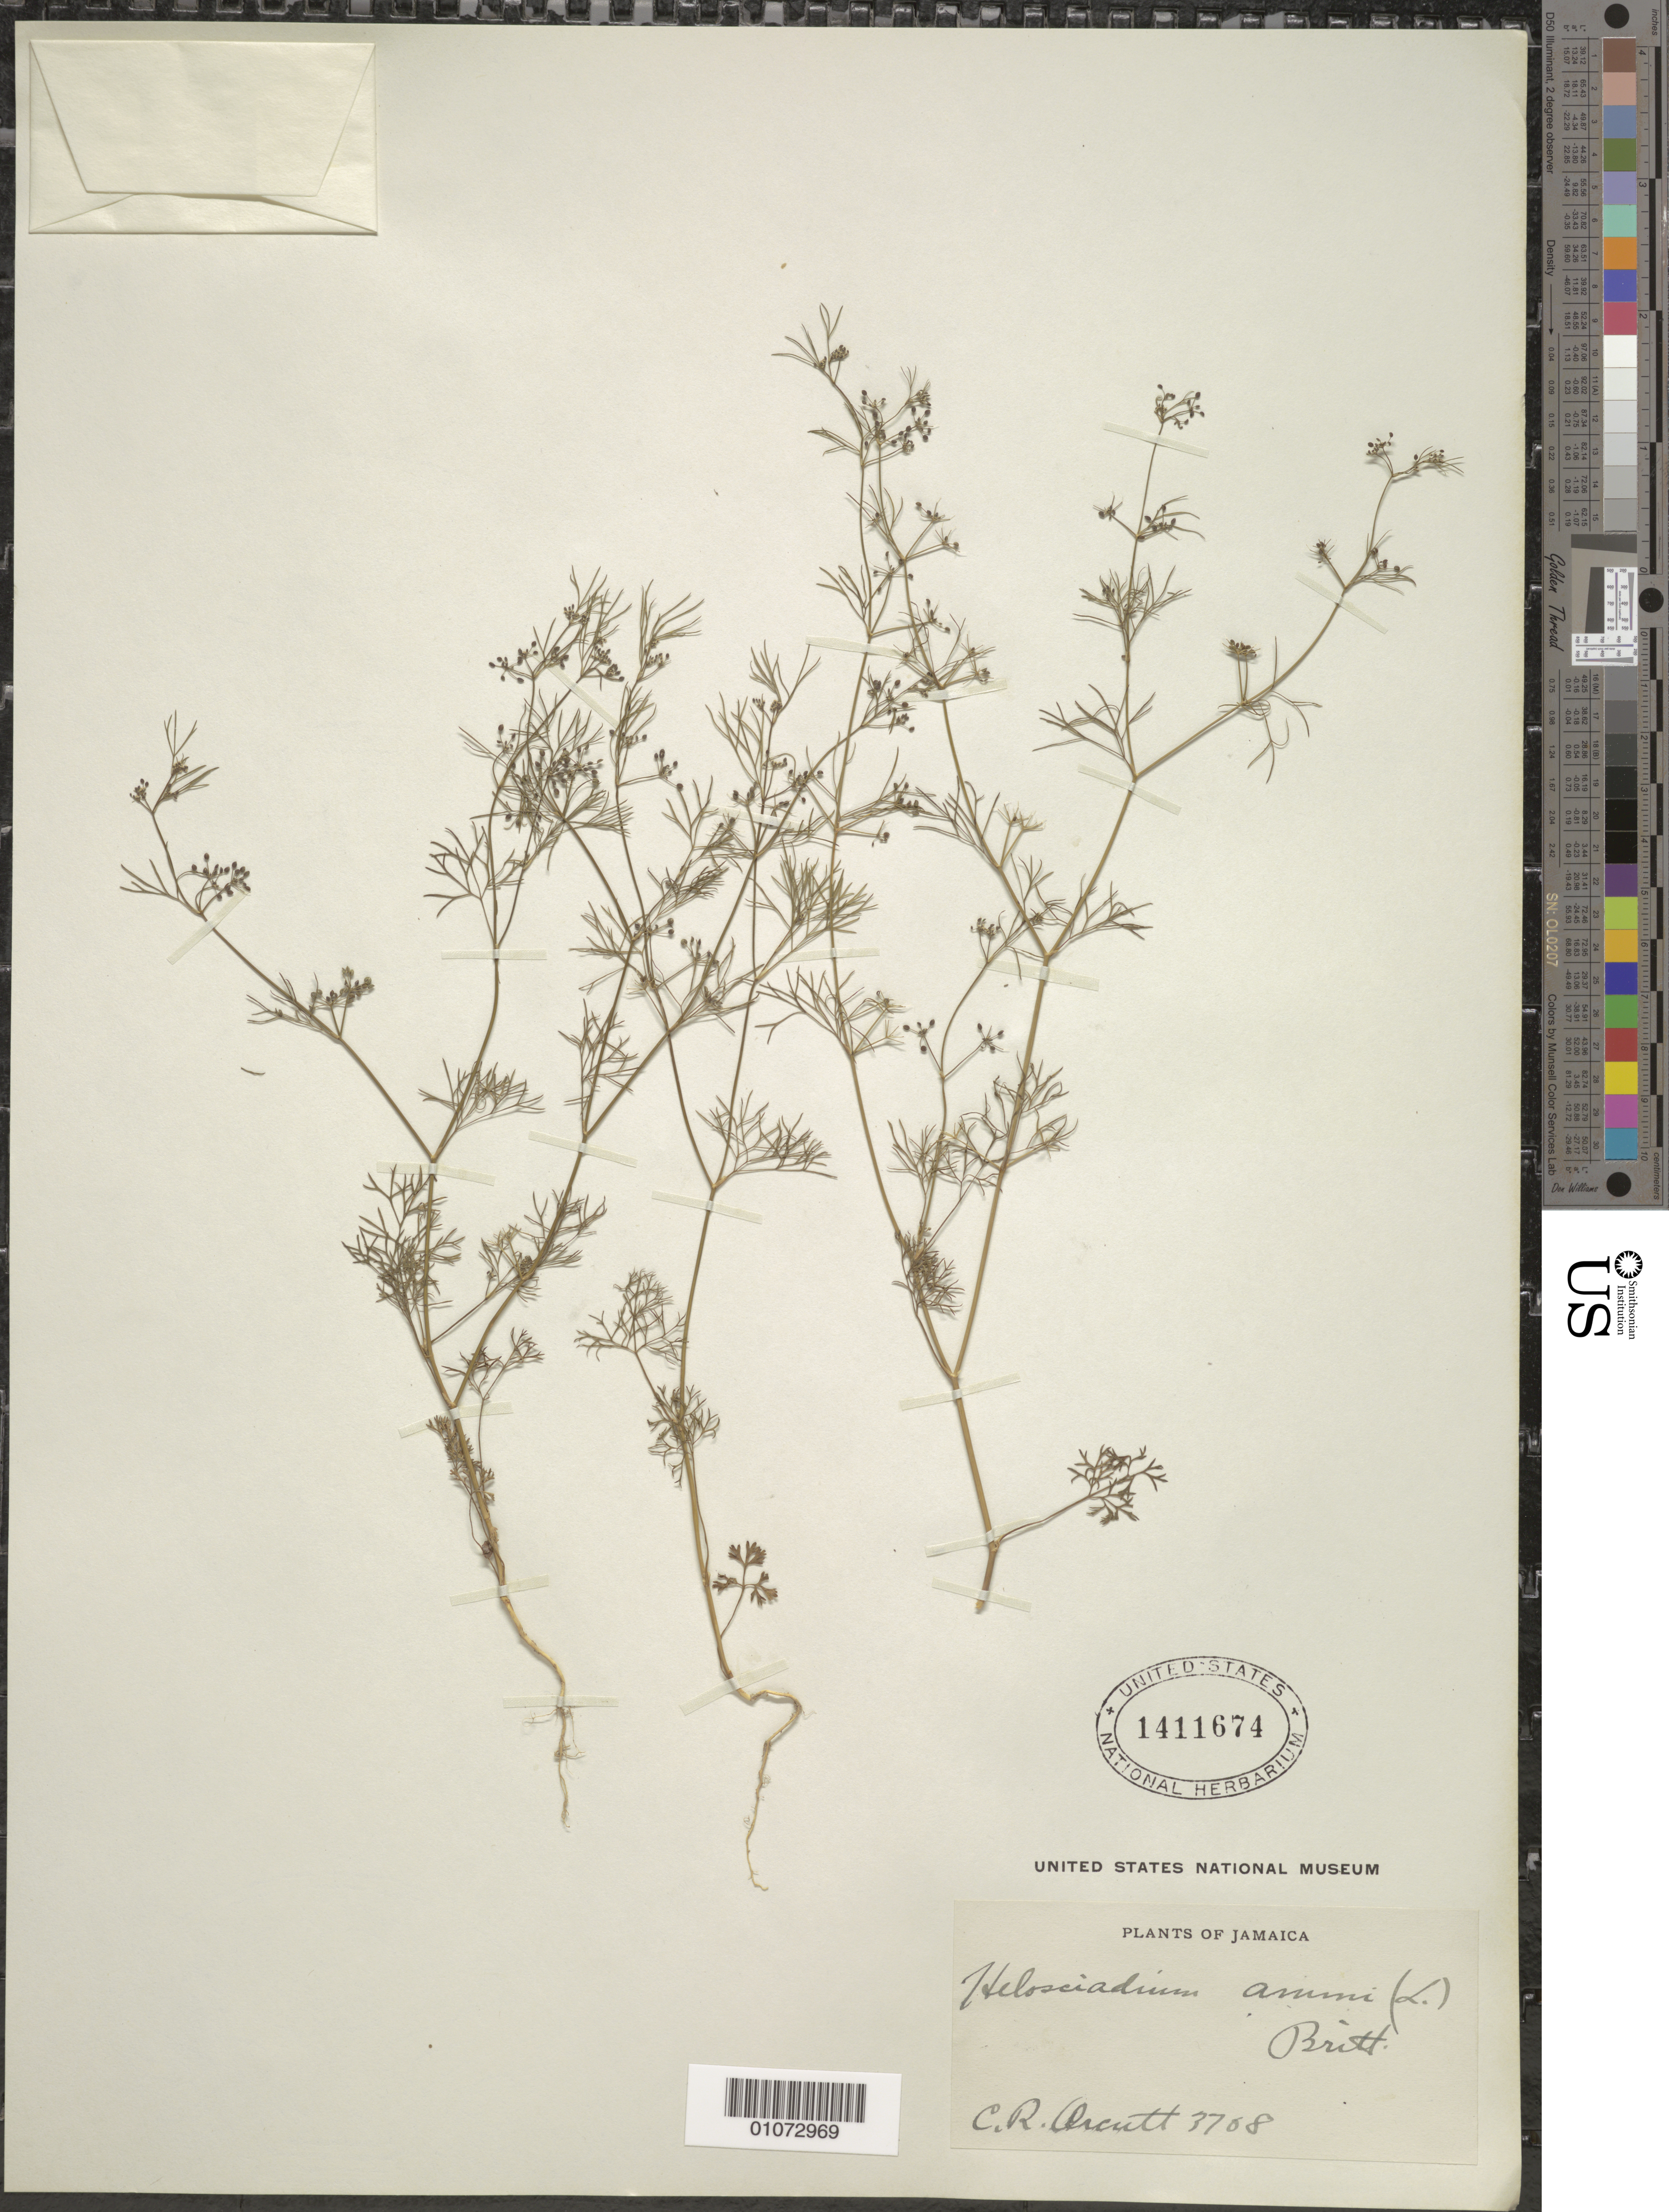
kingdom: Plantae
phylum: Tracheophyta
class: Magnoliopsida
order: Apiales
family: Apiaceae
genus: Apium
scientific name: Apium ammi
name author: (Jacq.) Urb.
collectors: C. R. Orcutt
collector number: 3708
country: Jamaica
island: Jamaica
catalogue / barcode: US 1411674